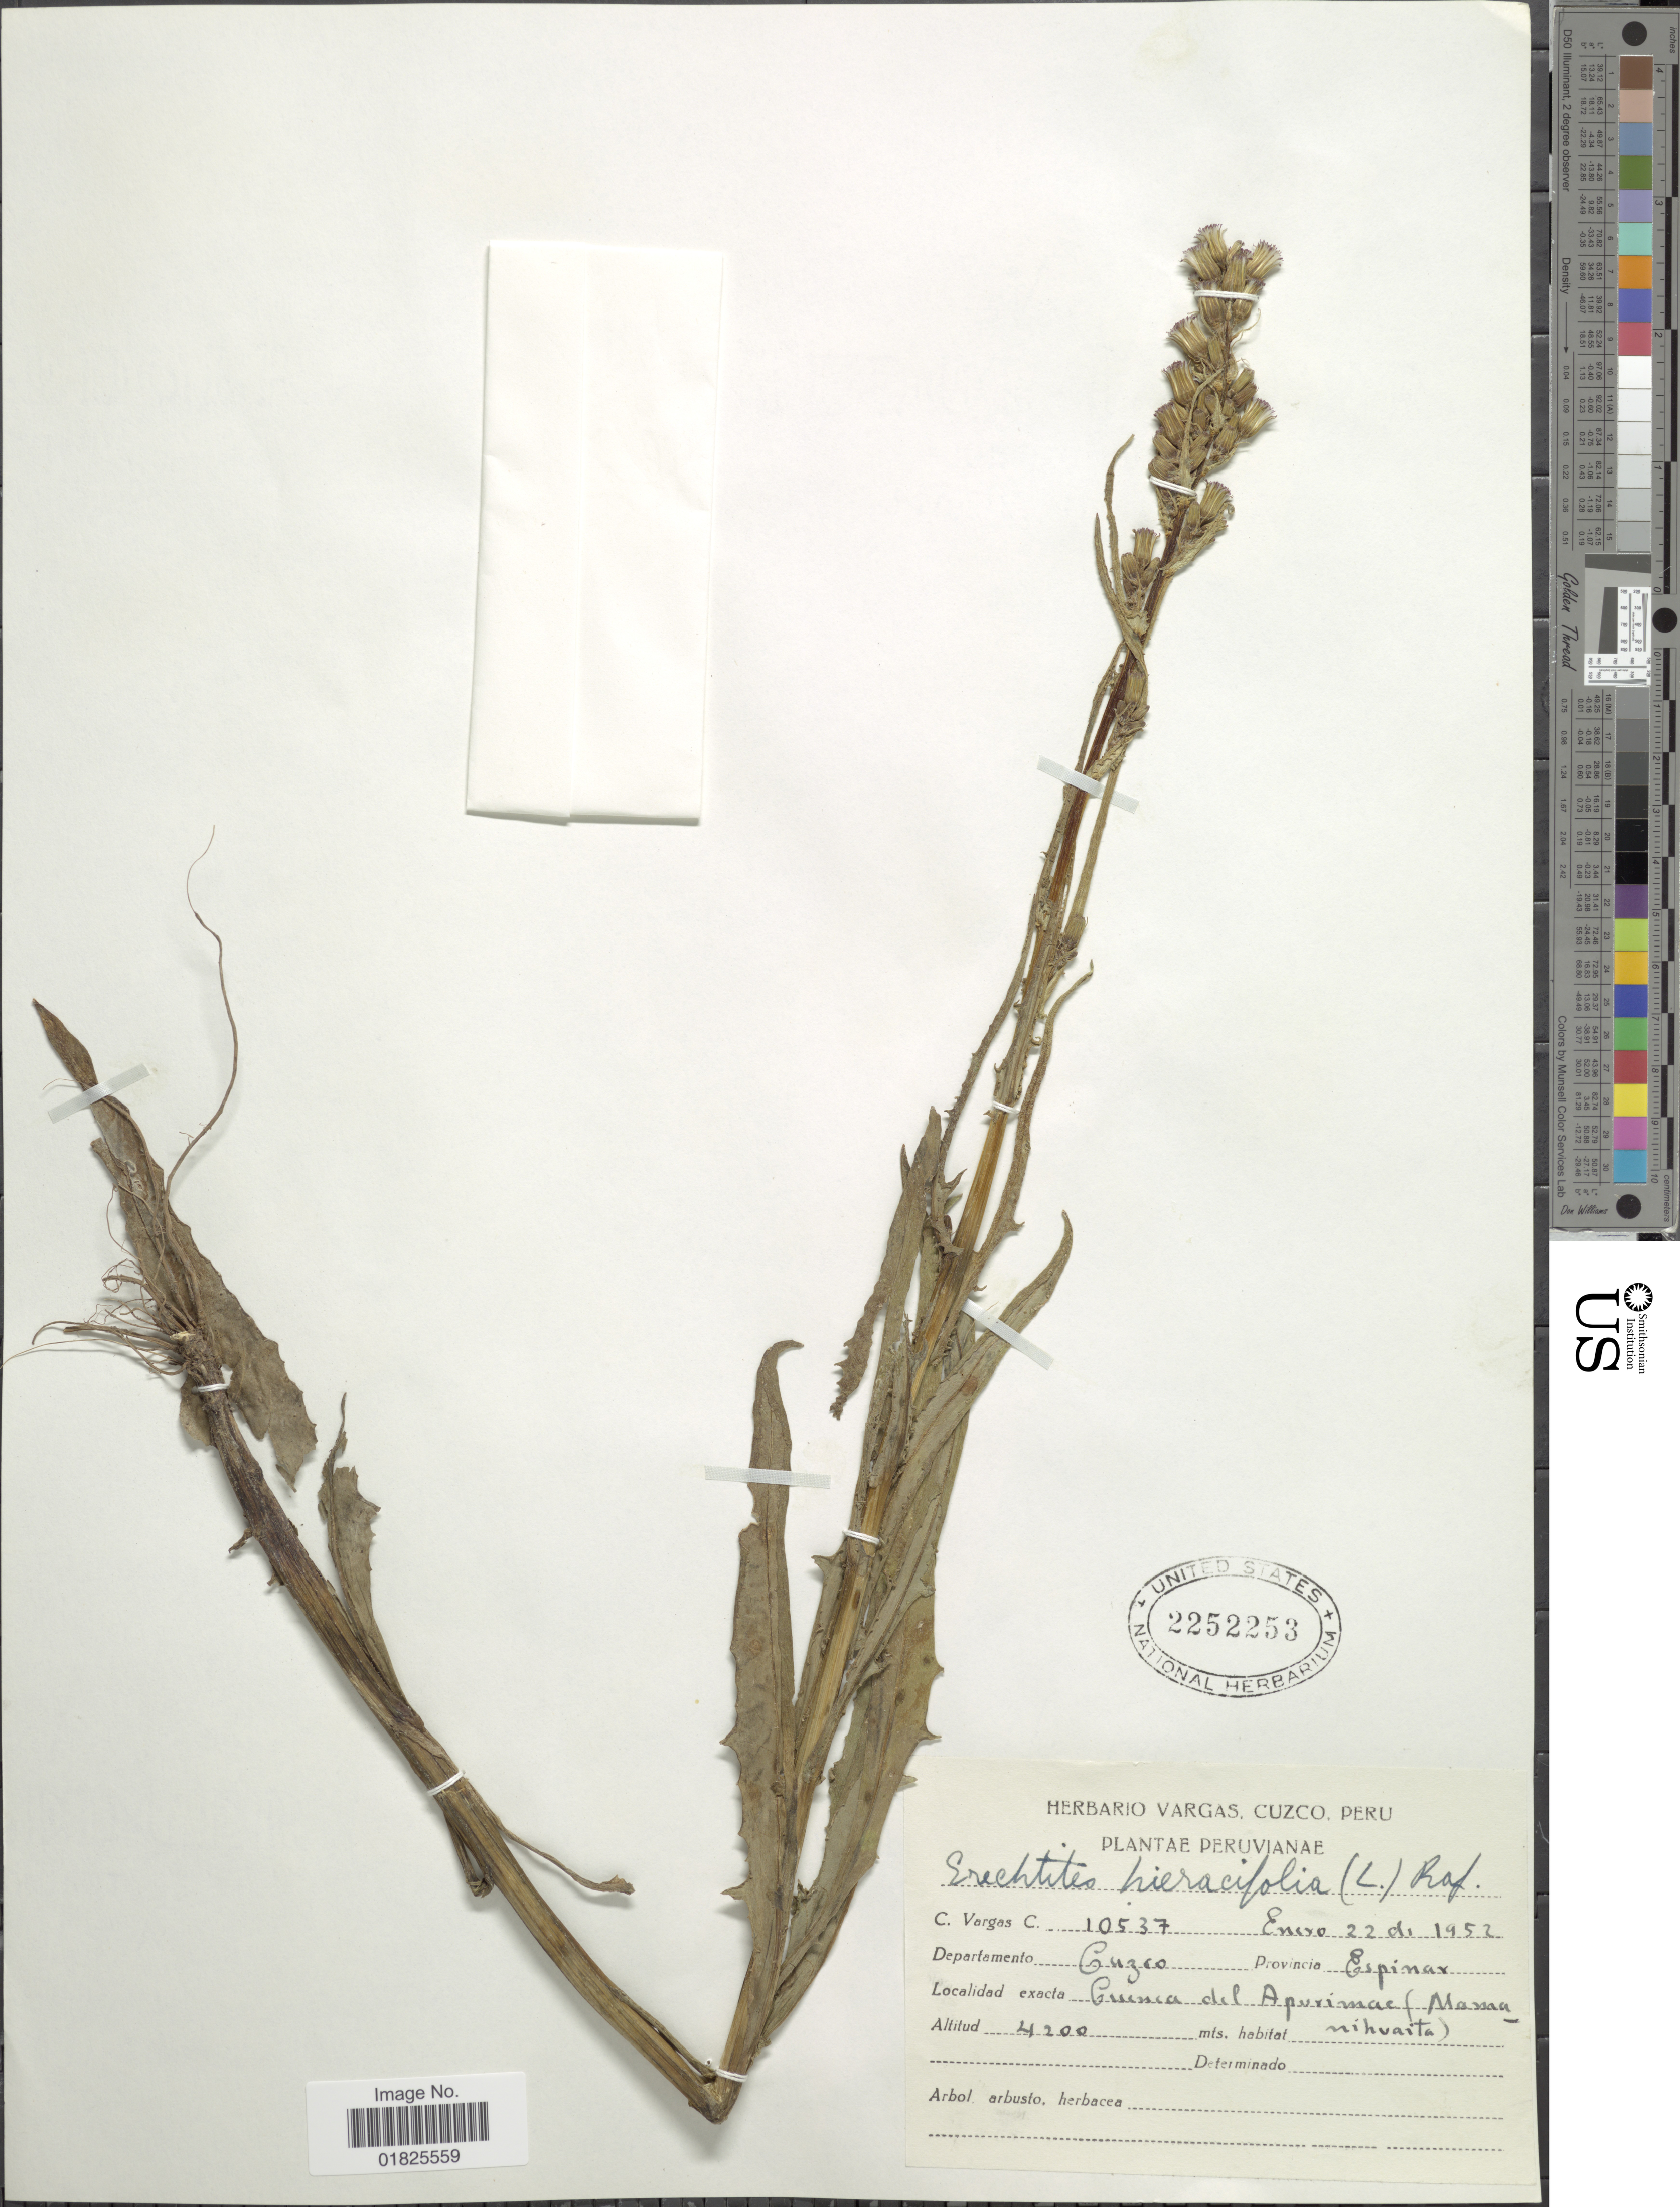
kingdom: Plantae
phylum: Tracheophyta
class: Magnoliopsida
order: Asterales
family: Asteraceae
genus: Erechtites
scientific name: Erechtites hieraciifolius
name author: (L.) Raf. ex DC.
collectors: C. Vargas Calderón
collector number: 10537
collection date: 1952-01-22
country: Peru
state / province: Cusco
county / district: Espinar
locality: Cuenca del Apurimac de Mamanihuaita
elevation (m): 4200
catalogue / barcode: US 2252253